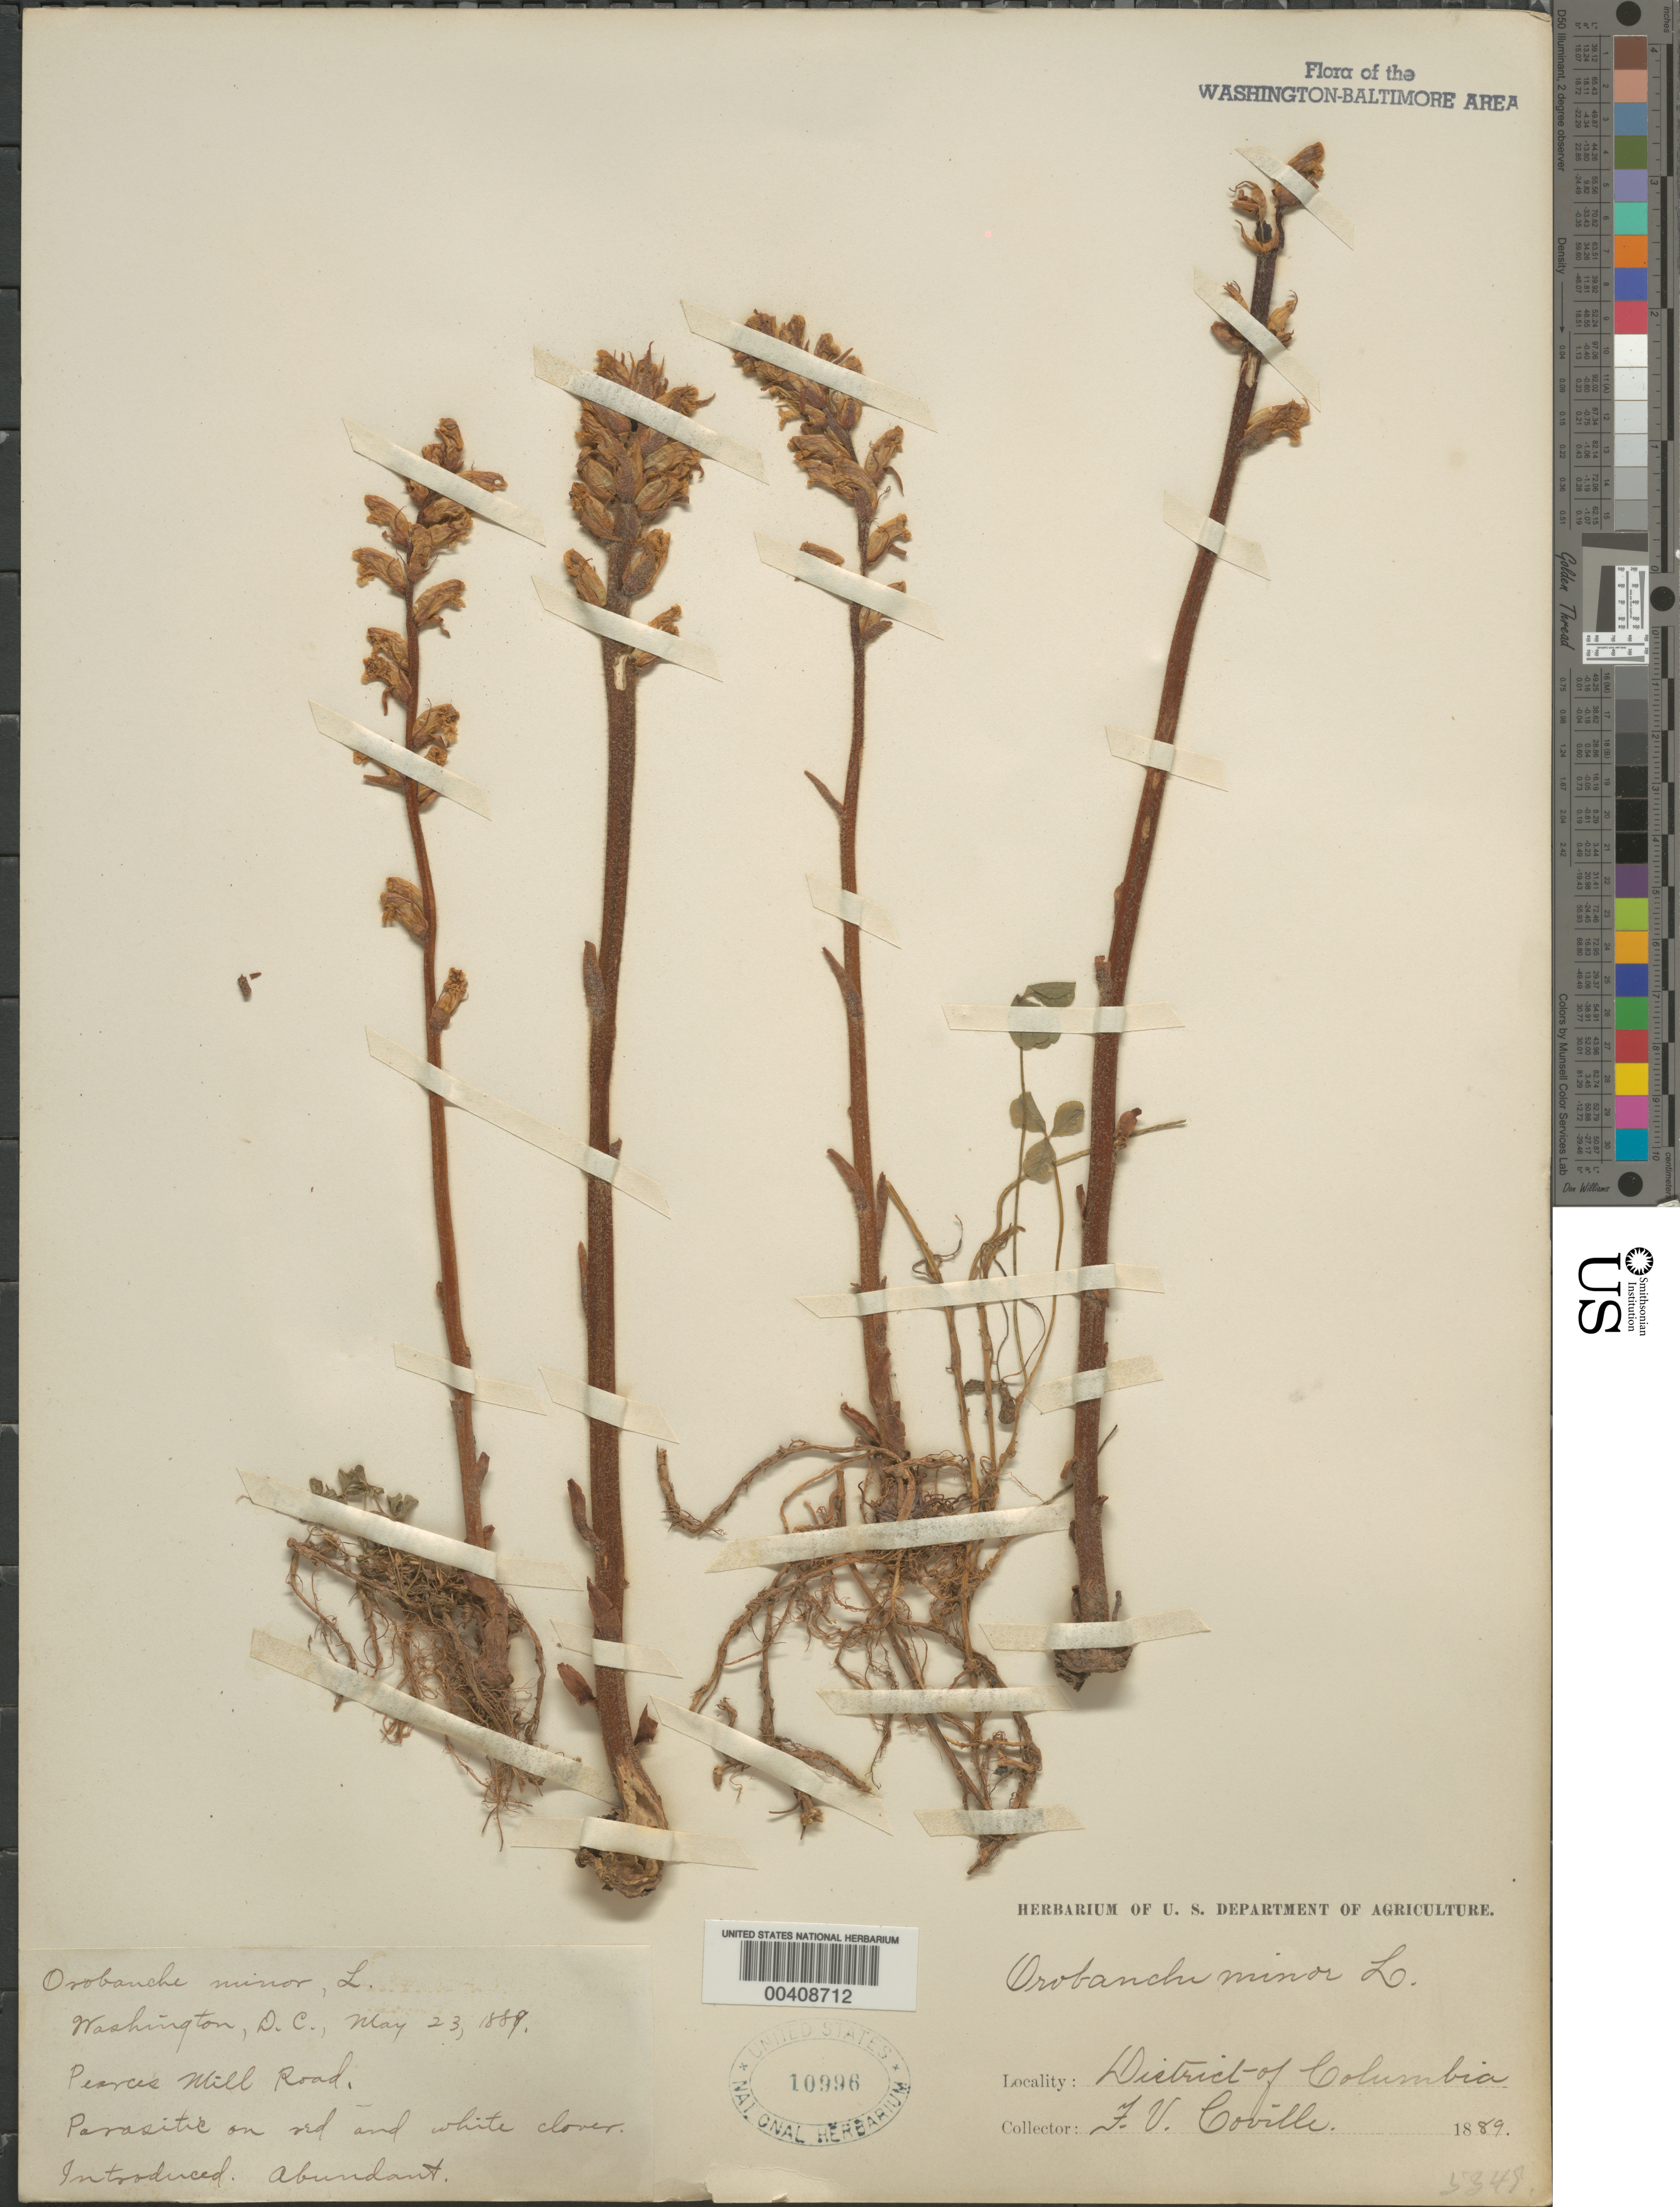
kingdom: Plantae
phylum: Tracheophyta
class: Magnoliopsida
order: Lamiales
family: Orobanchaceae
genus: Orobanche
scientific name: Orobanche minor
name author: Sm.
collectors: F. V. Coville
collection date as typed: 23 May 1889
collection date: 1889-05-23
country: United States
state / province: District of Columbia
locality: Pearce's Mill Rd. Rock Creek Park and Vicinity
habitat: Parasitic on red and white clover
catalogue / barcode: US 10996